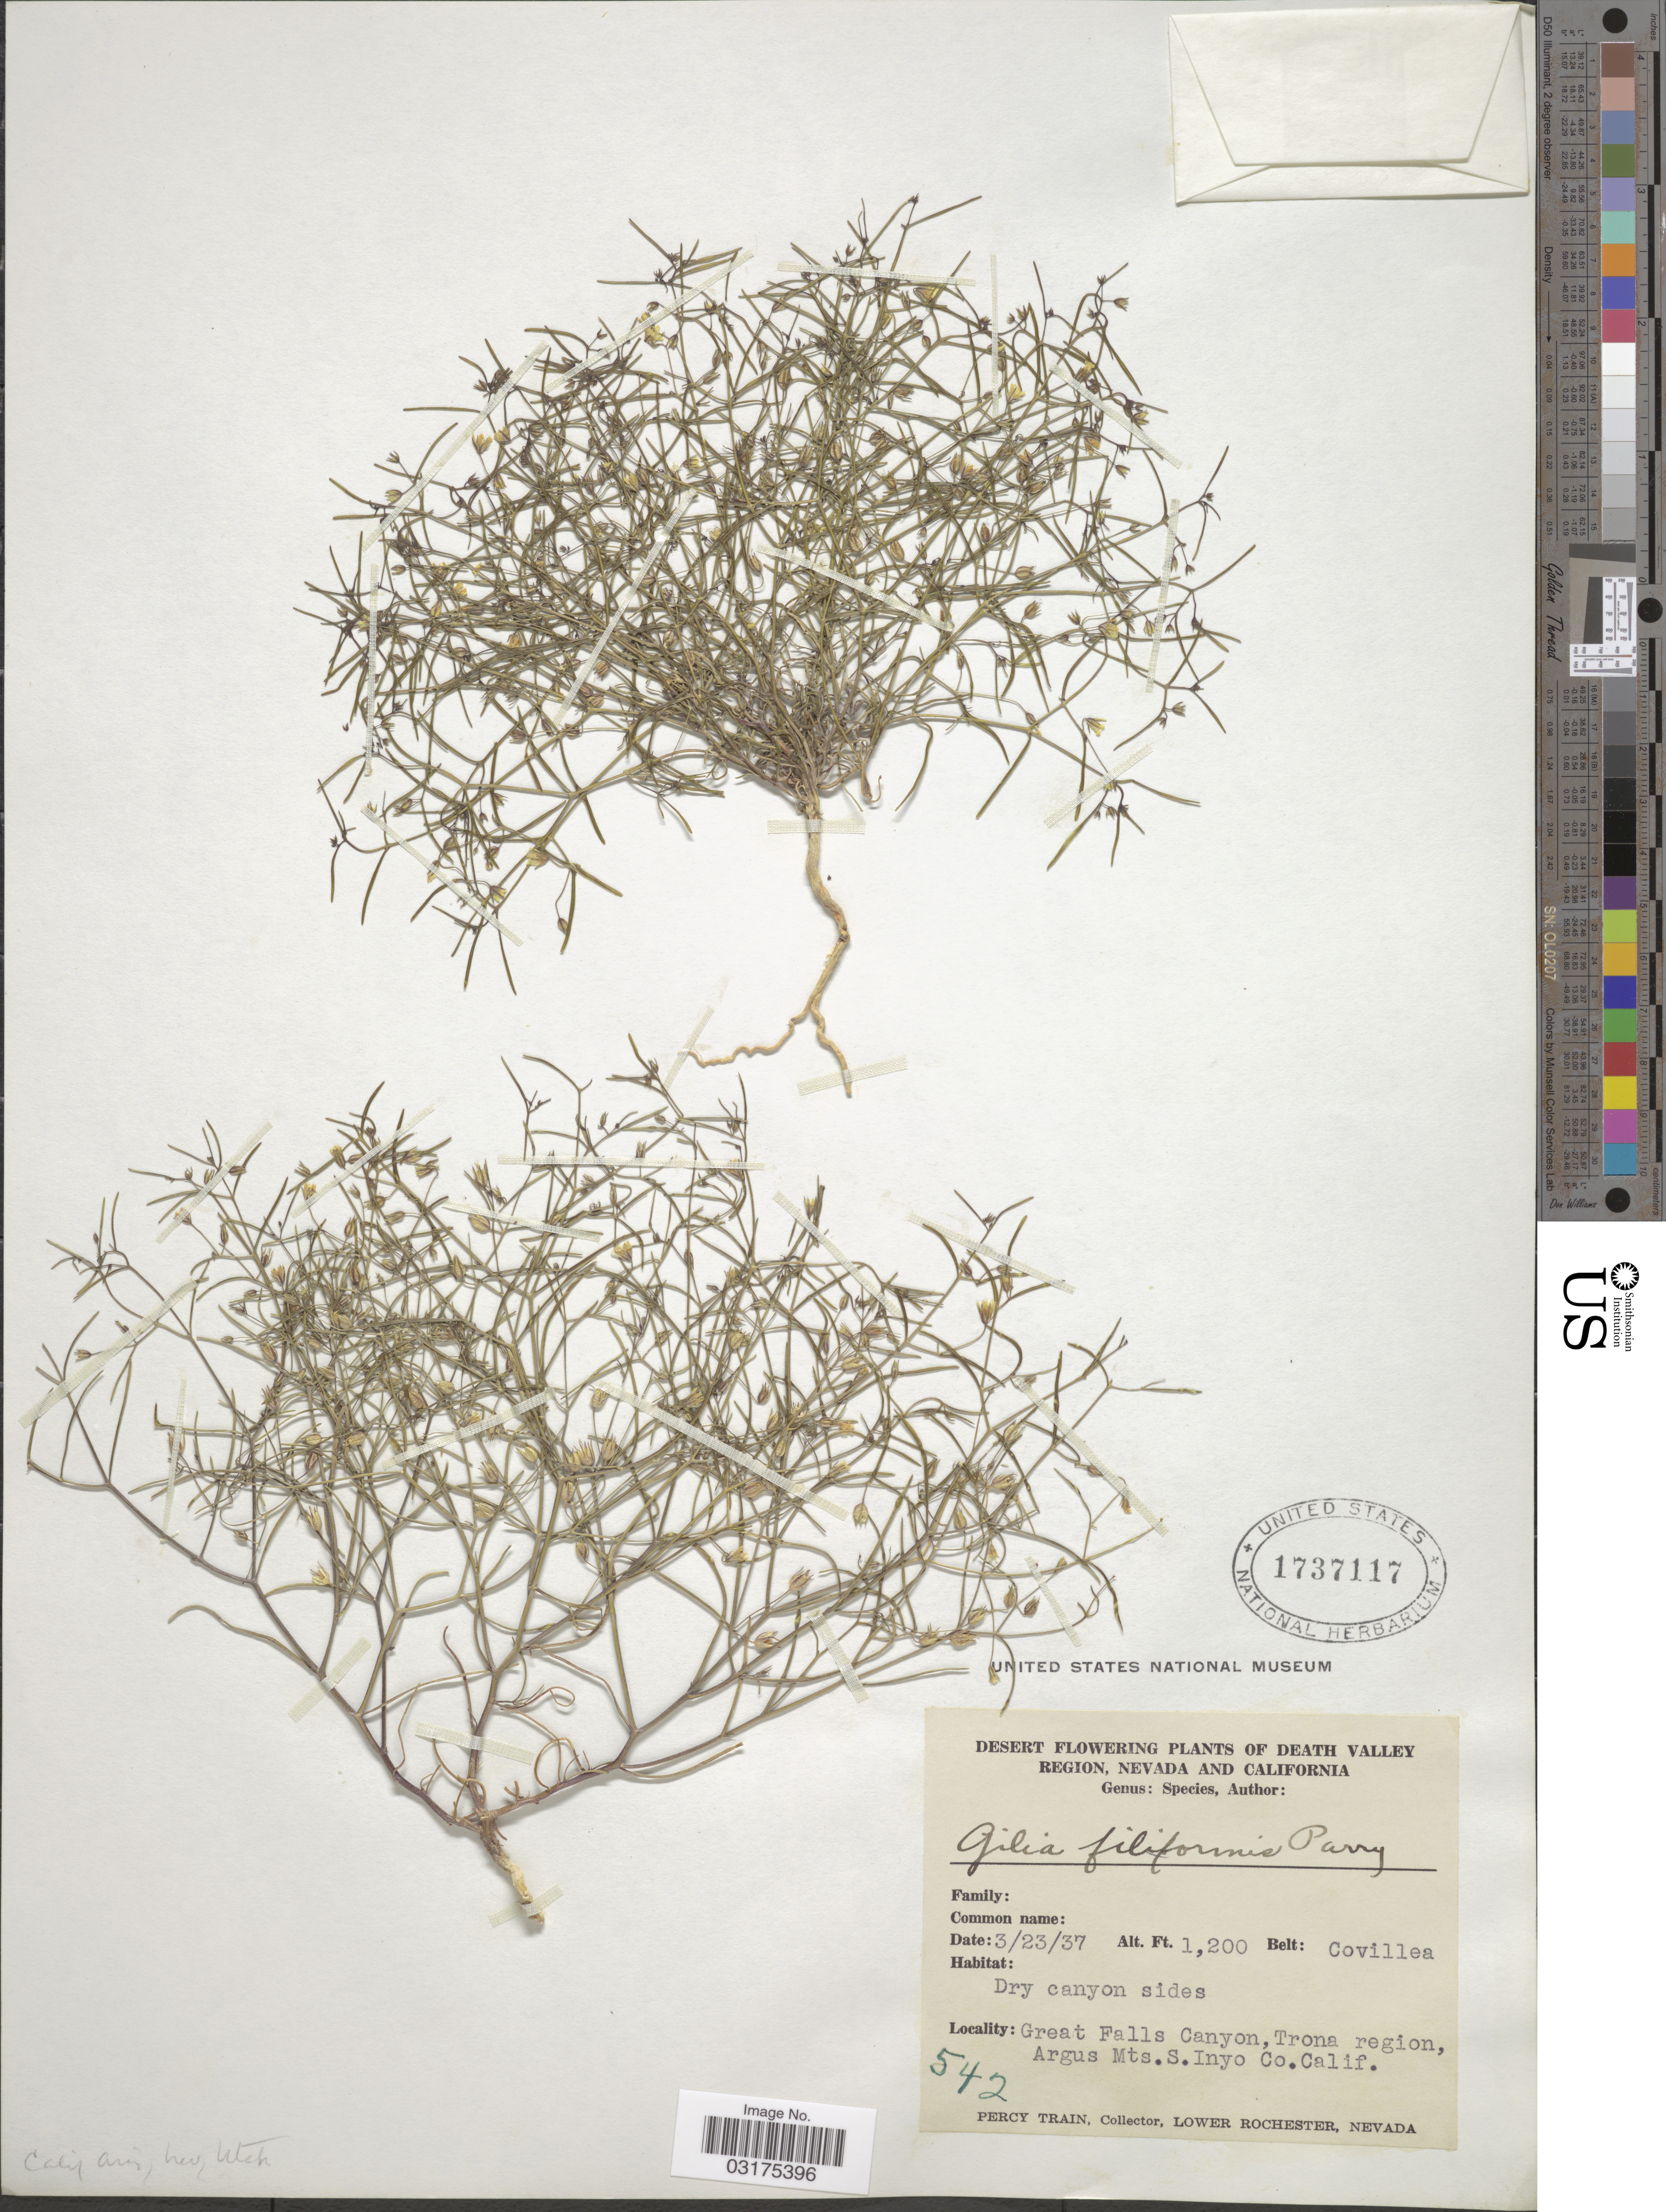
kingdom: Plantae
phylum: Tracheophyta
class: Magnoliopsida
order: Ericales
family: Polemoniaceae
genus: Linanthus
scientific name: Linanthus filiformis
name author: (Parry ex A. Gray) J.M. Porter & L.A. Johnson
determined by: Strong, Mark T., (BOT), Smithsonian Institution - National Museum of Natural History (UNITED STATES)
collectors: P. Train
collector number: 542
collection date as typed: Transcribed d/m/y: 23/3/37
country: United States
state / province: California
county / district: Inyo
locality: Death Valley Region, Great Falls Canyon, Trona region, Argus Mts, S. Inyo Co. Calif.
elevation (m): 366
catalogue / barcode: US 1737117